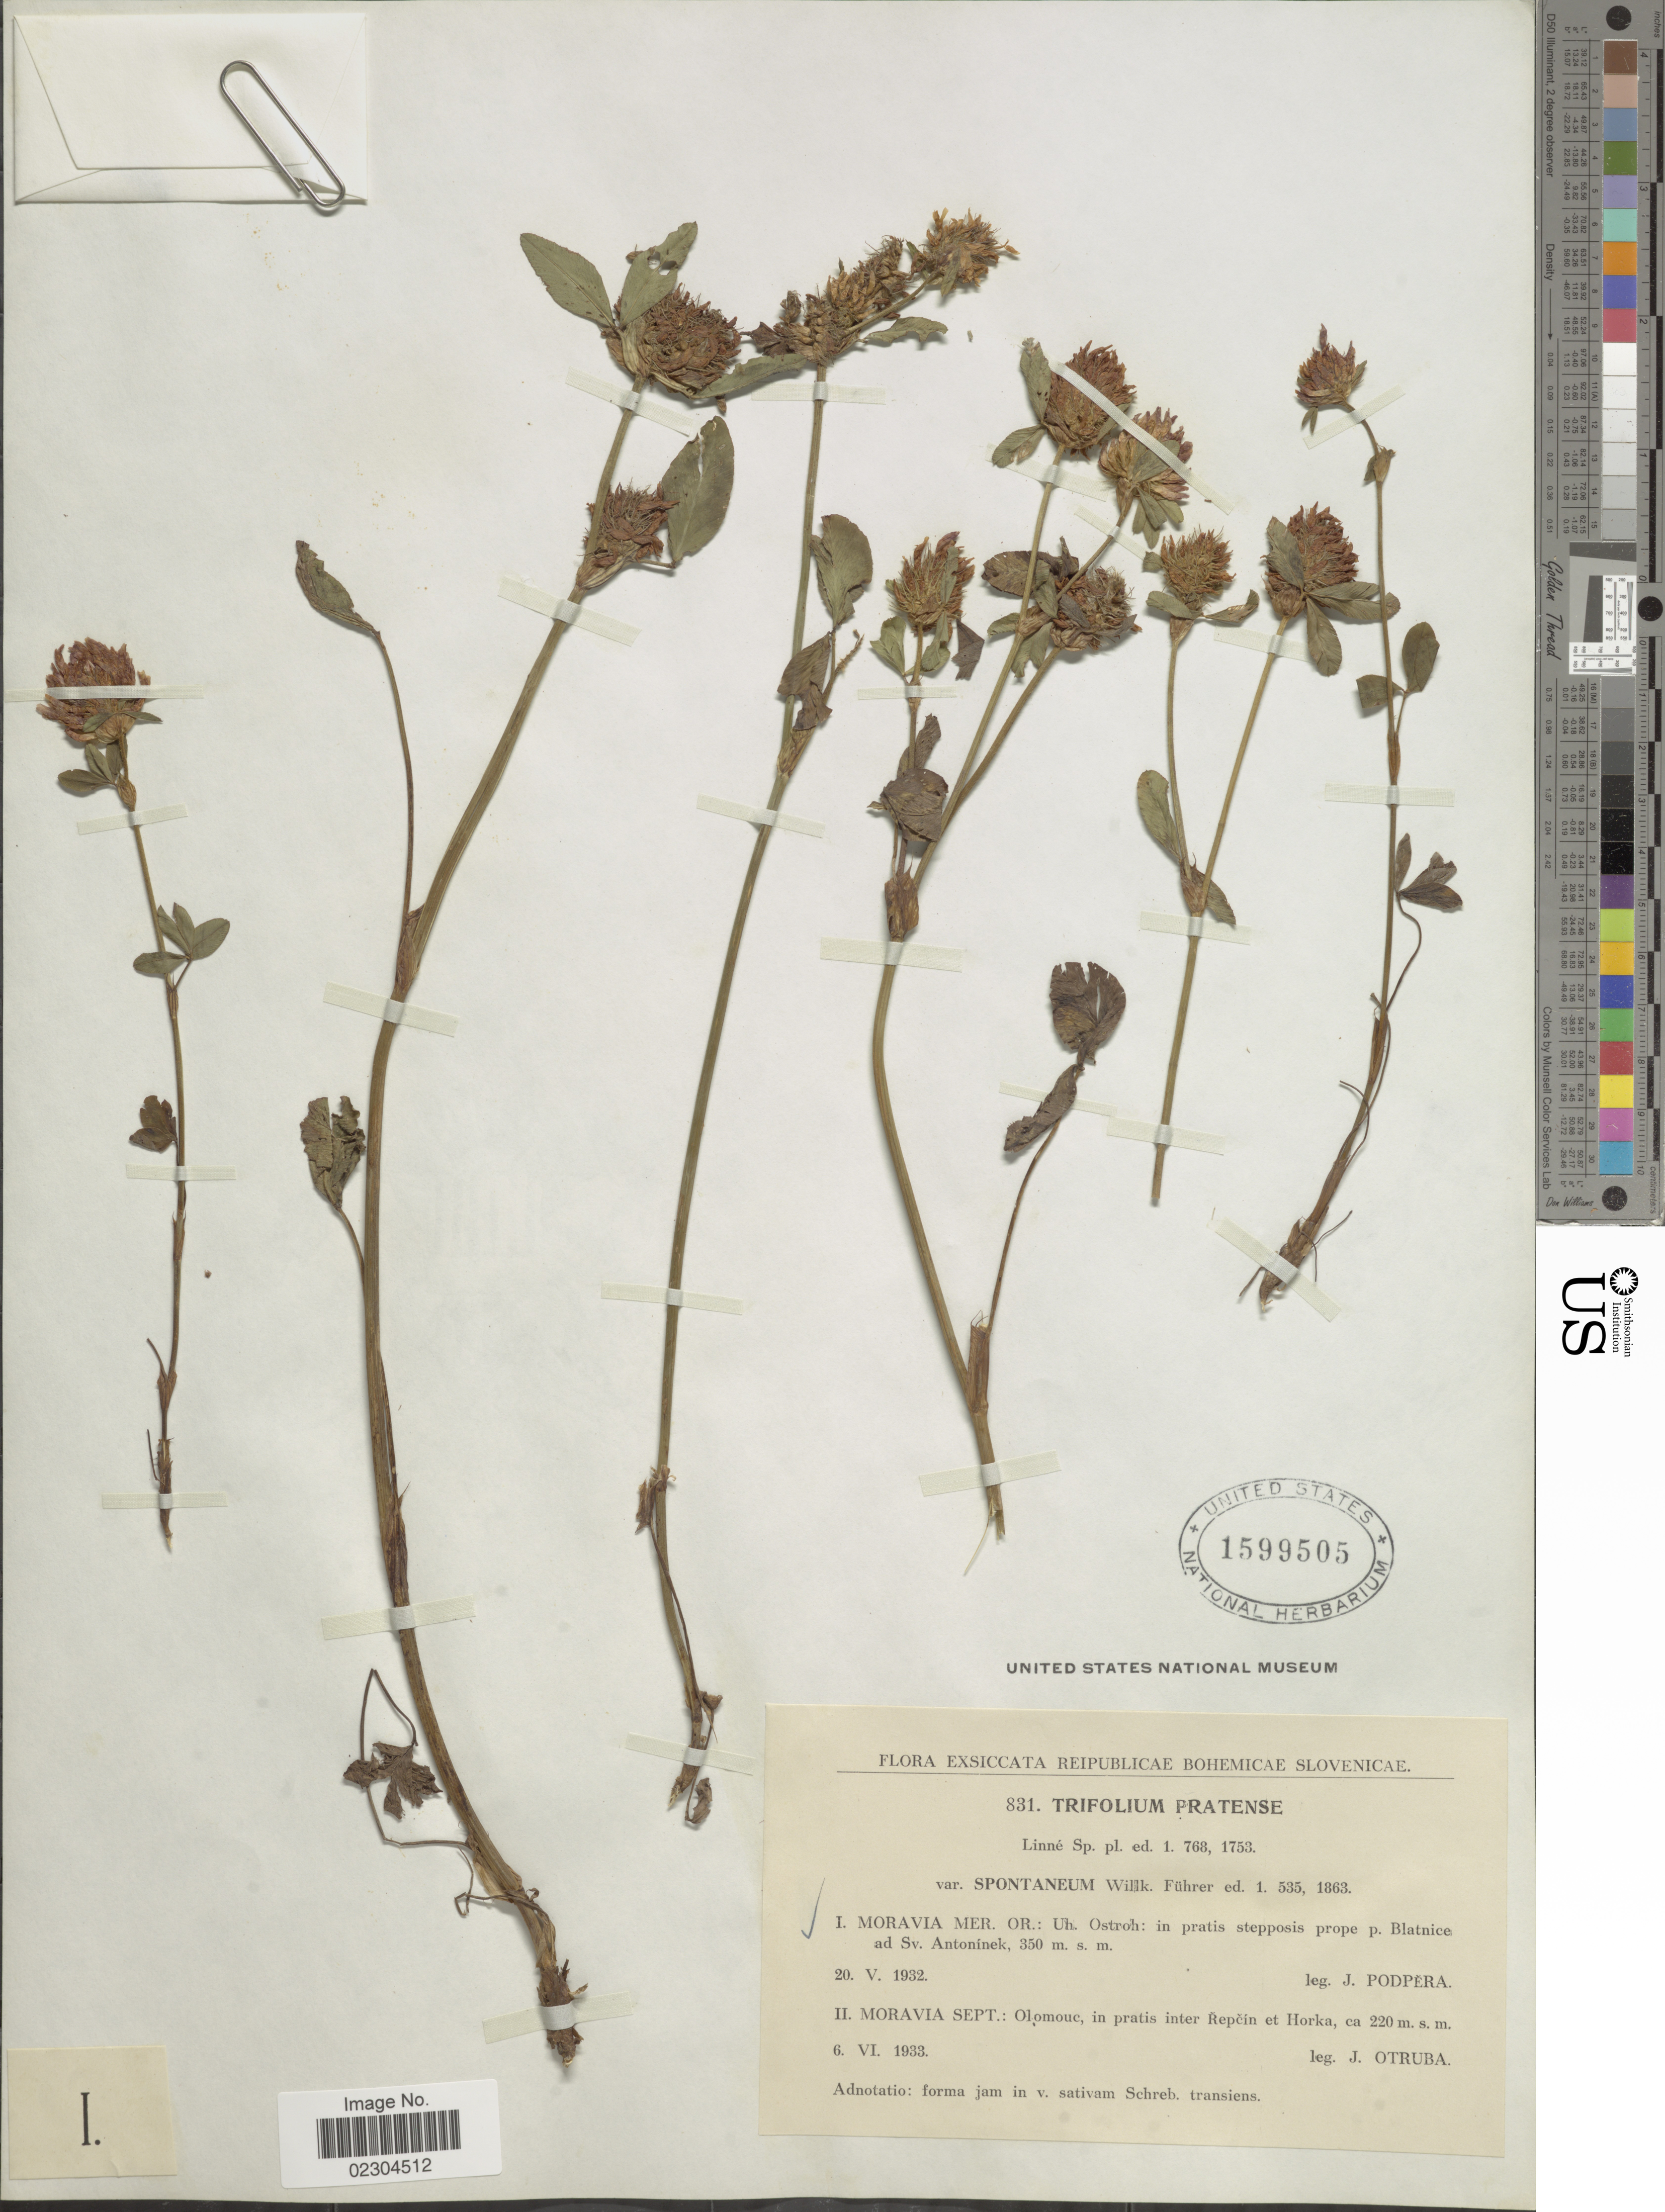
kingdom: Plantae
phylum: Tracheophyta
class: Magnoliopsida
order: Fabales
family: Fabaceae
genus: Trifolium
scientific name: Trifolium pratense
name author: L.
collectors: J. Podpera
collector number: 831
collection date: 1932-05-20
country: Czechia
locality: Moravia Mer. Or: Uh. Ostroh: in pratis stepposis prope p. Blatnice ad Sv. Antoninek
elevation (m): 350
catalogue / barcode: US 1599505